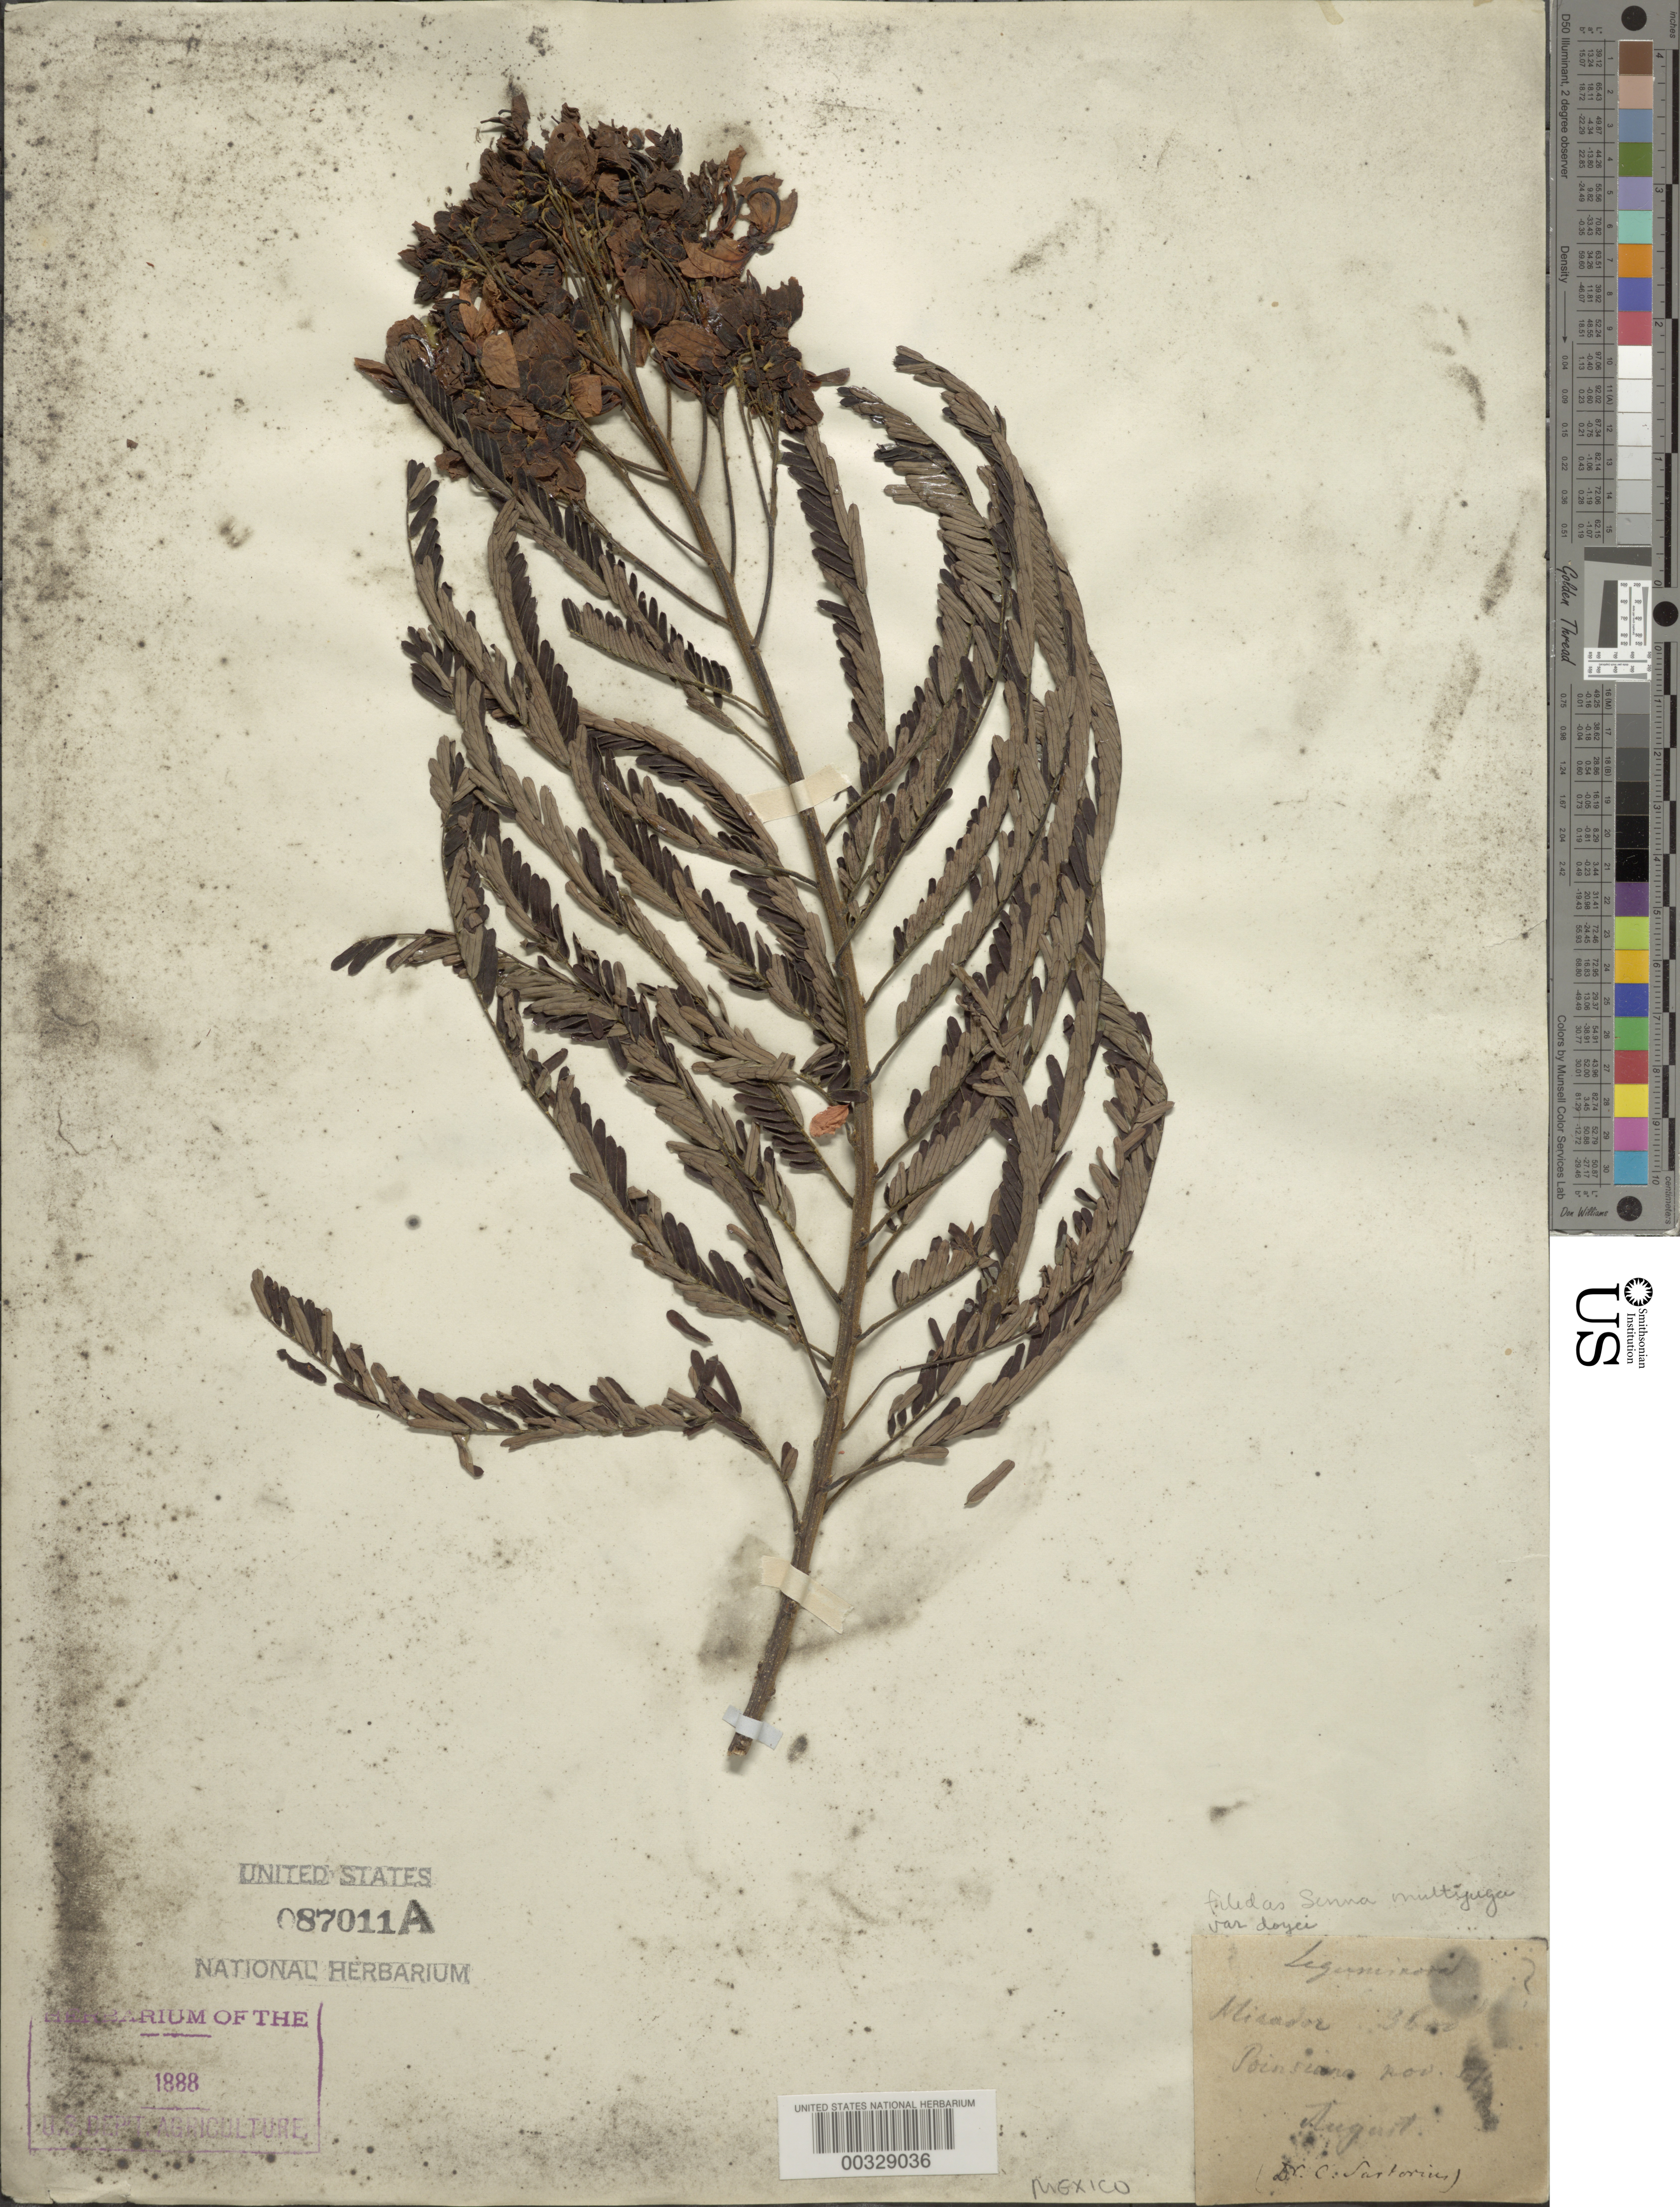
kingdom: Plantae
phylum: Tracheophyta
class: Magnoliopsida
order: Fabales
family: Fabaceae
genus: Senna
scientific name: Senna multijuga var. doylei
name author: (Britton & Rose) H.S. Irwin & Barneby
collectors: C. Sartorius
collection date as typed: Aug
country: Mexico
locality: Mirador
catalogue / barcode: US 87011A